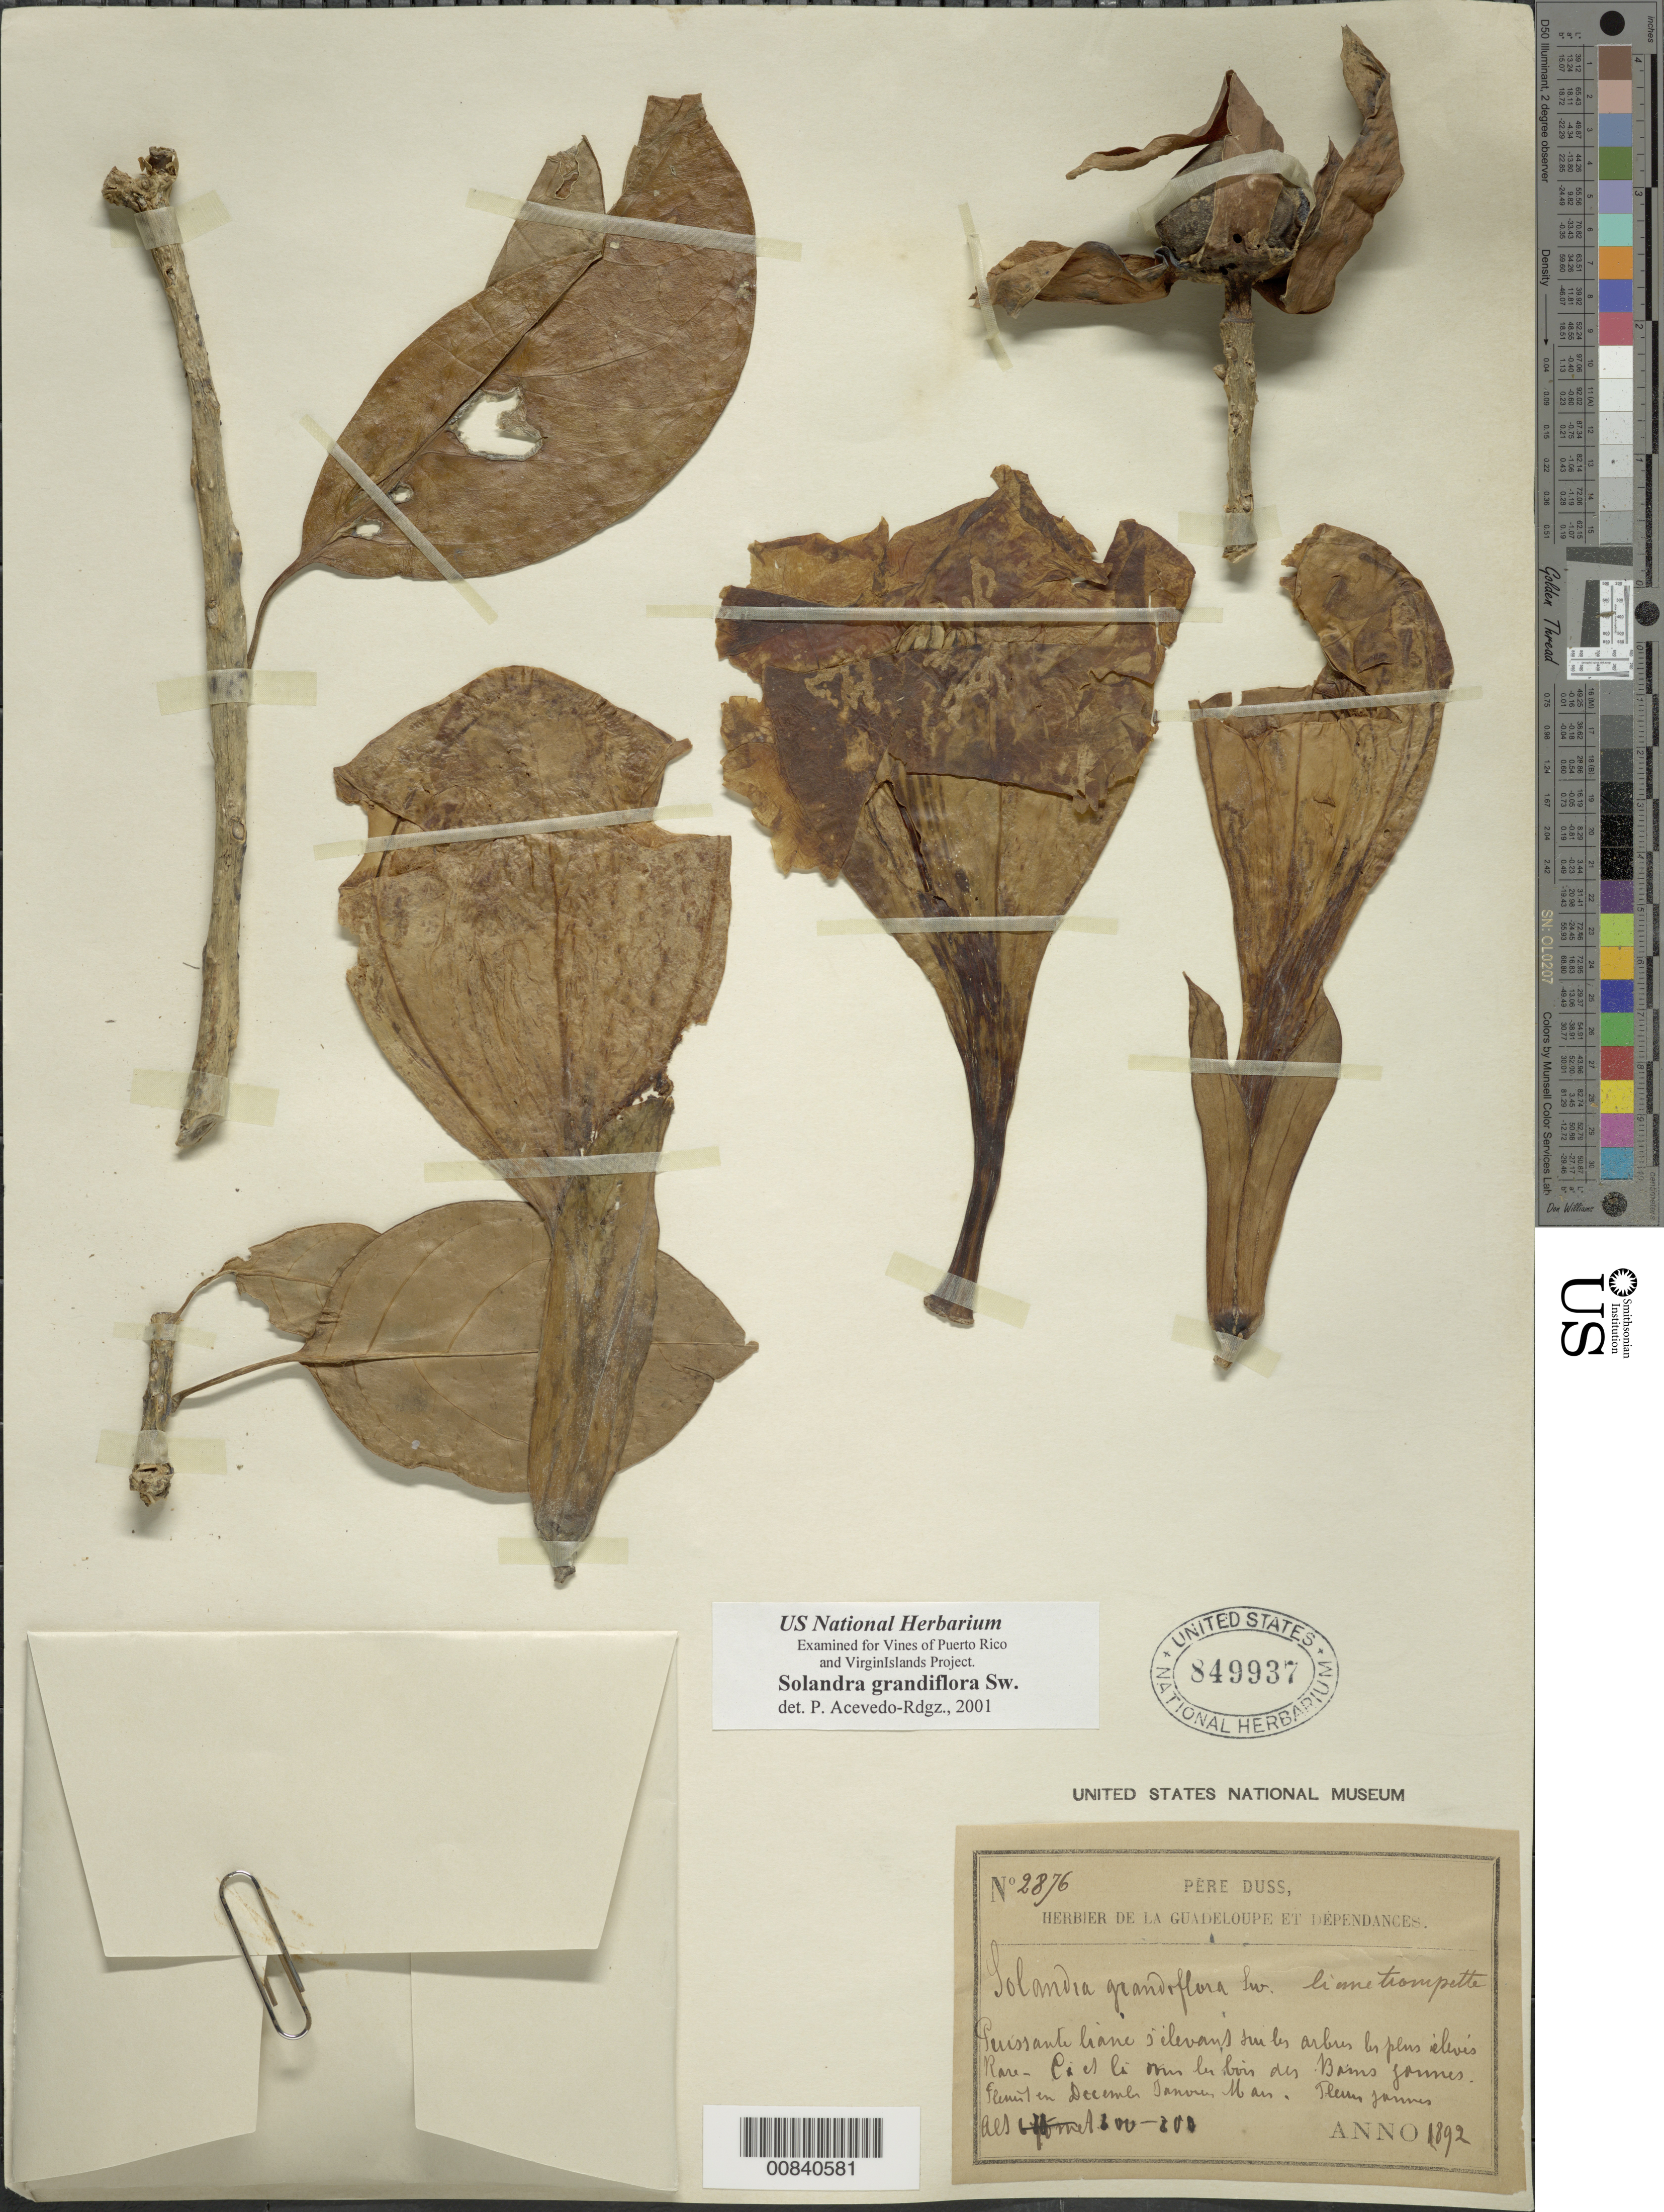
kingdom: Plantae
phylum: Tracheophyta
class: Magnoliopsida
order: Solanales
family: Solanaceae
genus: Solandra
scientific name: Solandra grandiflora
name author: Sw.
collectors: Père Duss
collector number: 2876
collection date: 1892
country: Guadeloupe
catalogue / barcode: US 849937